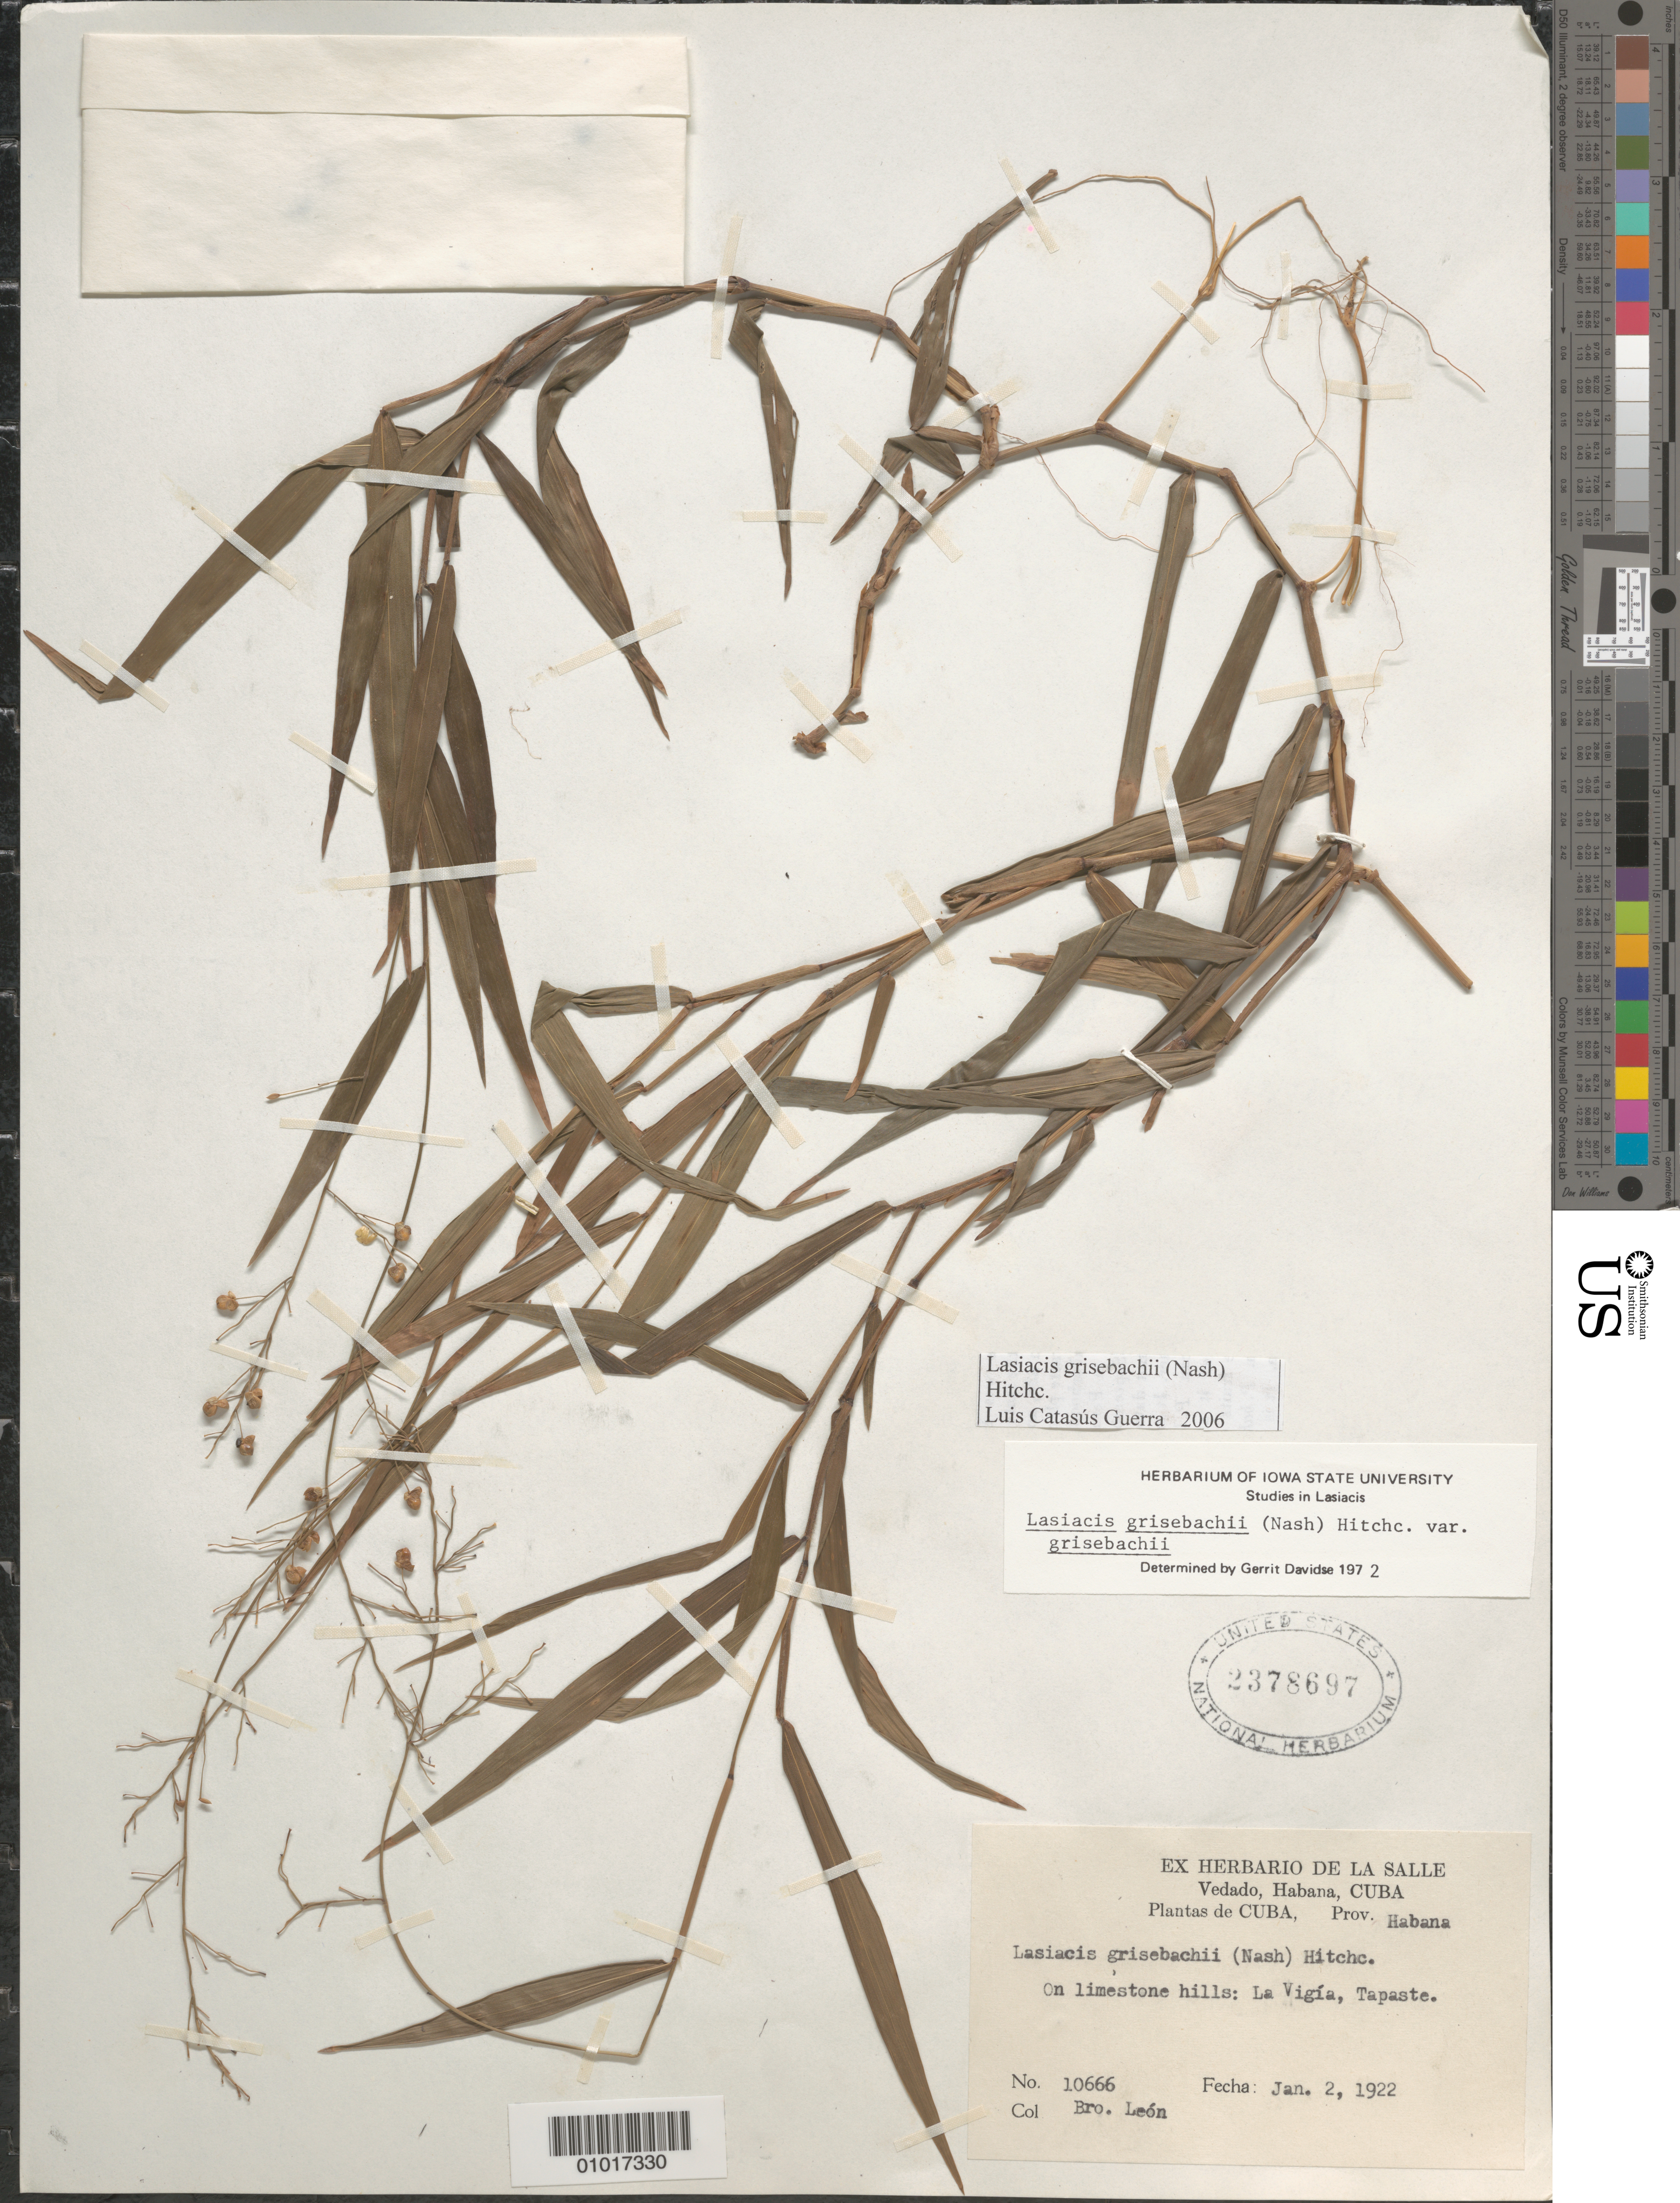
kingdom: Plantae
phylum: Tracheophyta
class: Liliopsida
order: Poales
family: Poaceae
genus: Lasiacis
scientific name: Lasiacis grisebachii var. grisebachii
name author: (Nash) Hitchc.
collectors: Bro. León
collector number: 10666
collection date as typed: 02 Jan 1922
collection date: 1922-01-02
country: Cuba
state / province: La Habana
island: Cuba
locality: On limestone hills: La Vigia, Tapaste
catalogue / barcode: US 2378697